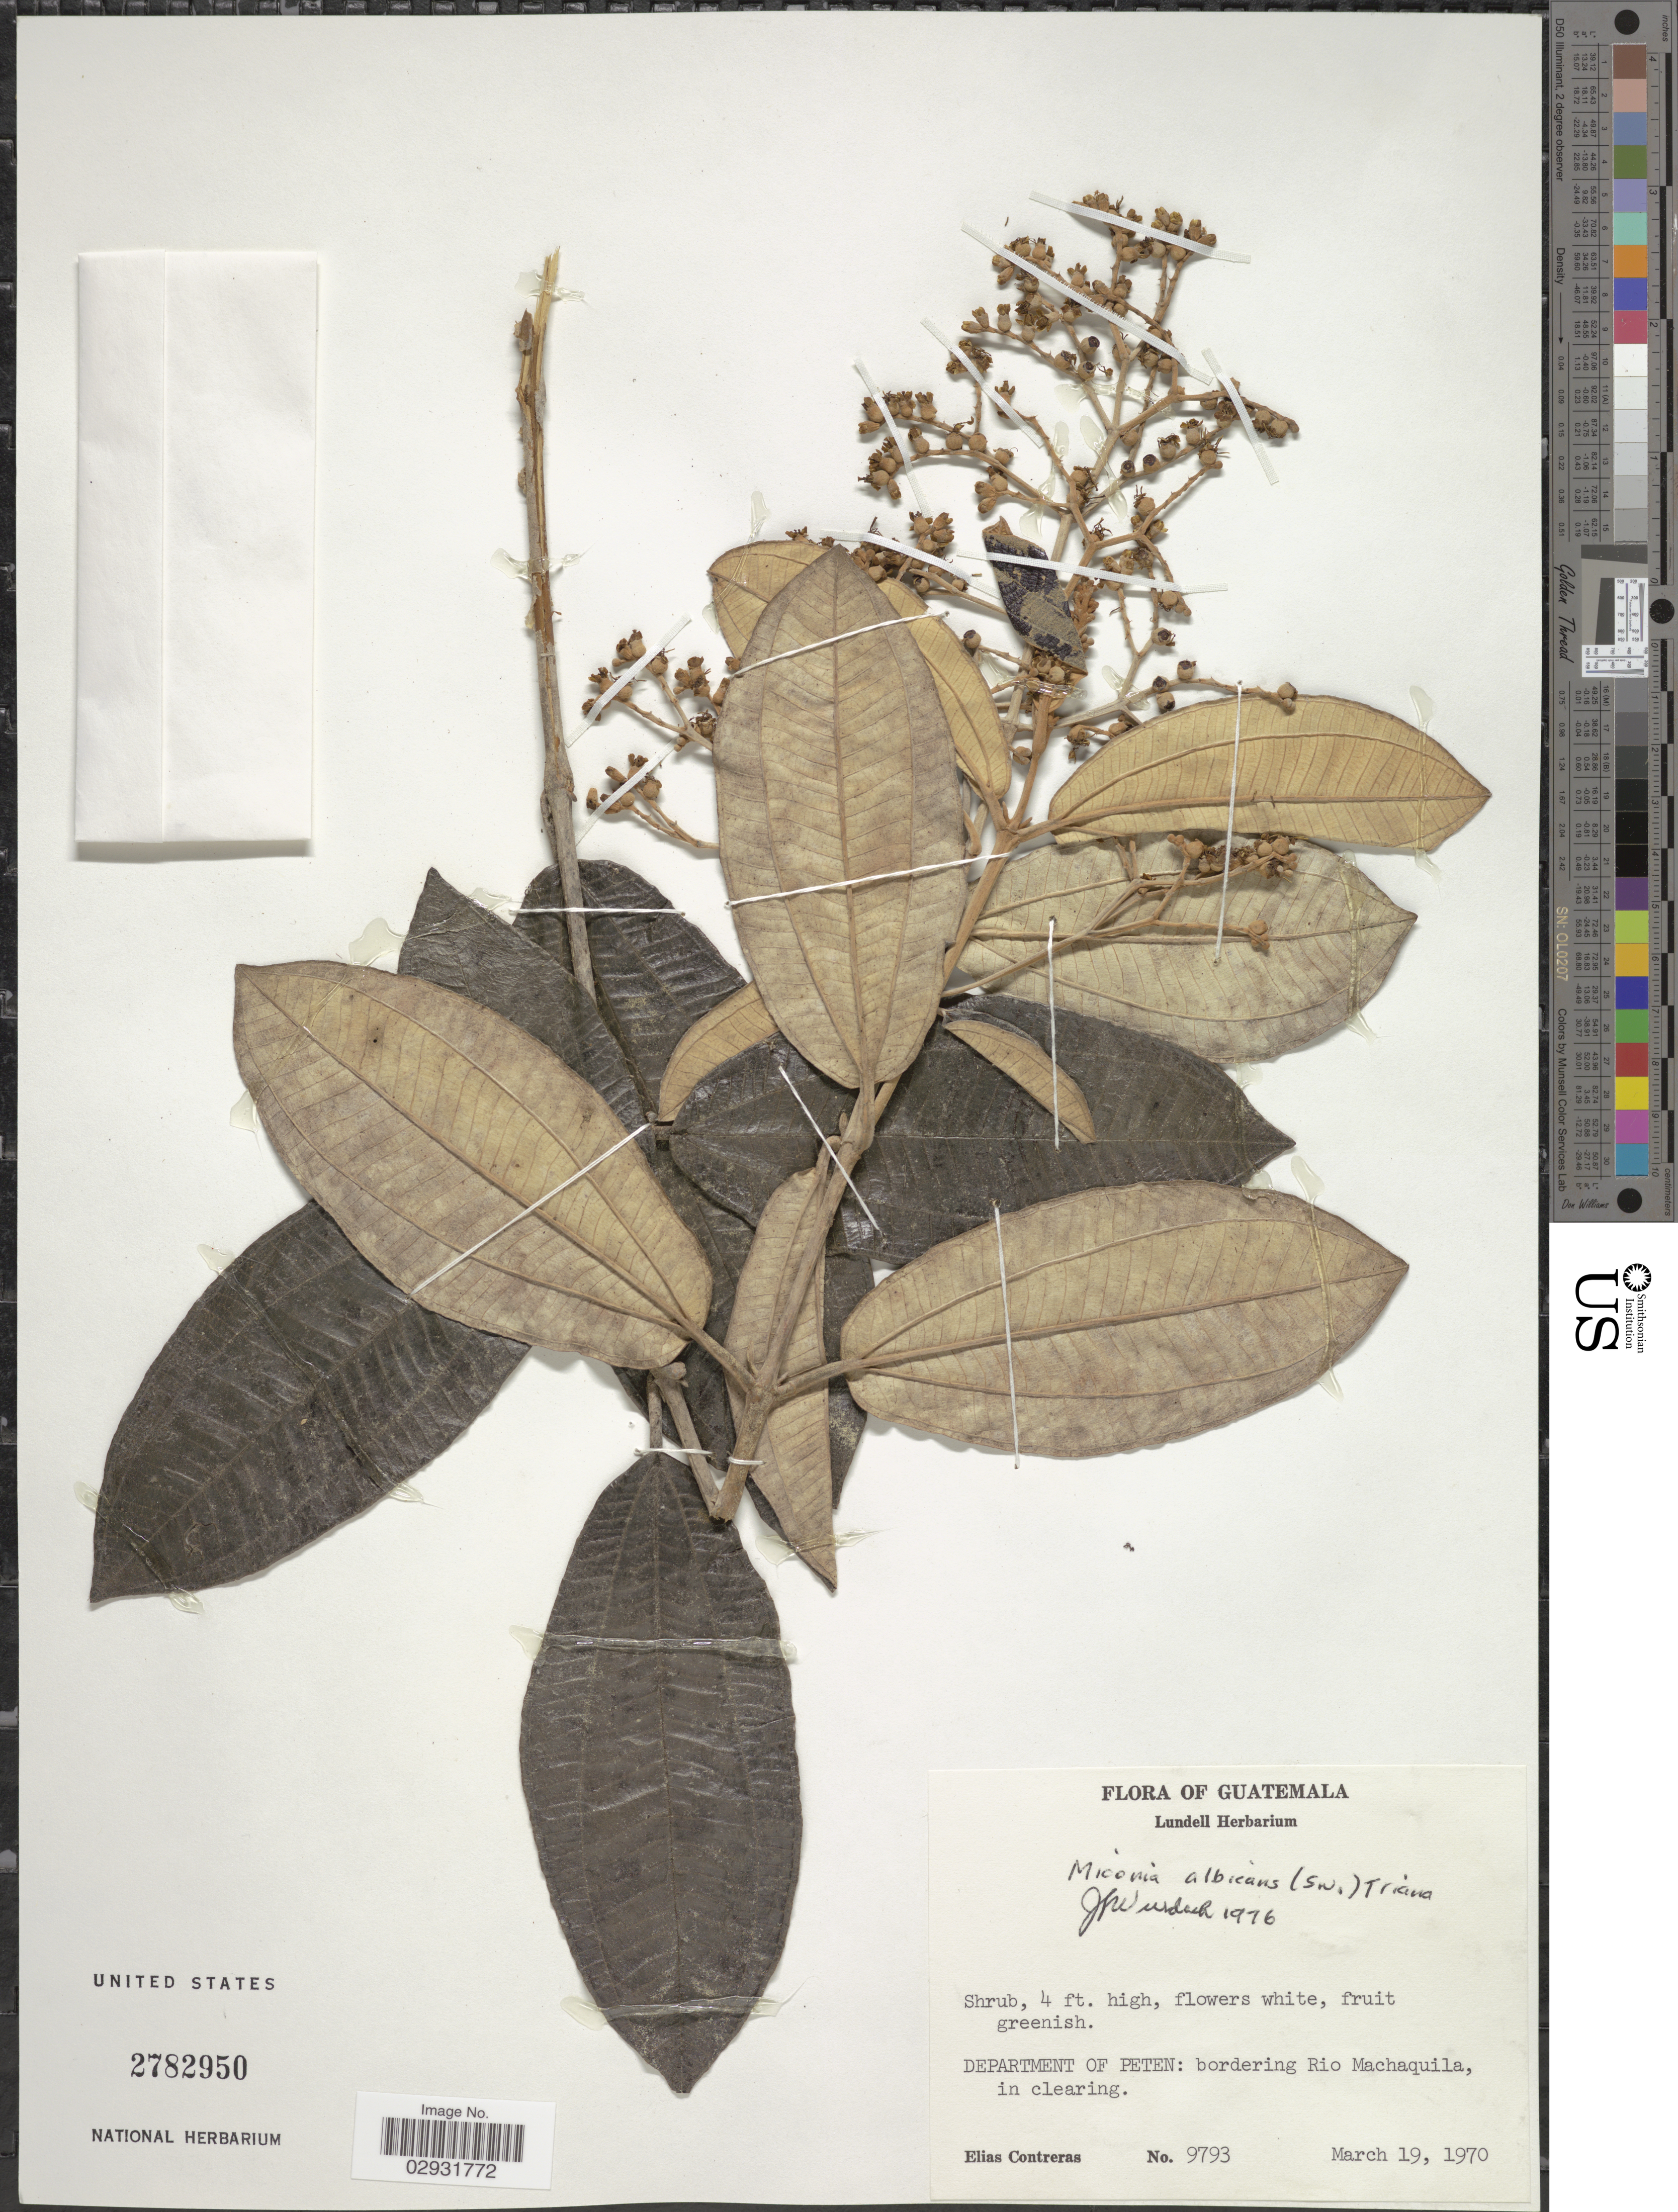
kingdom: Plantae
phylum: Tracheophyta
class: Magnoliopsida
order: Myrtales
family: Melastomataceae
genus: Miconia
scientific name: Miconia albicans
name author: (Sw.) Steud.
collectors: E. Contreras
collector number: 9793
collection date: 1970-03-19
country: Guatemala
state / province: El Petén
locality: Department of Peten: bordering Rio Machaquila, in clearing.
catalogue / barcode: US 2782950